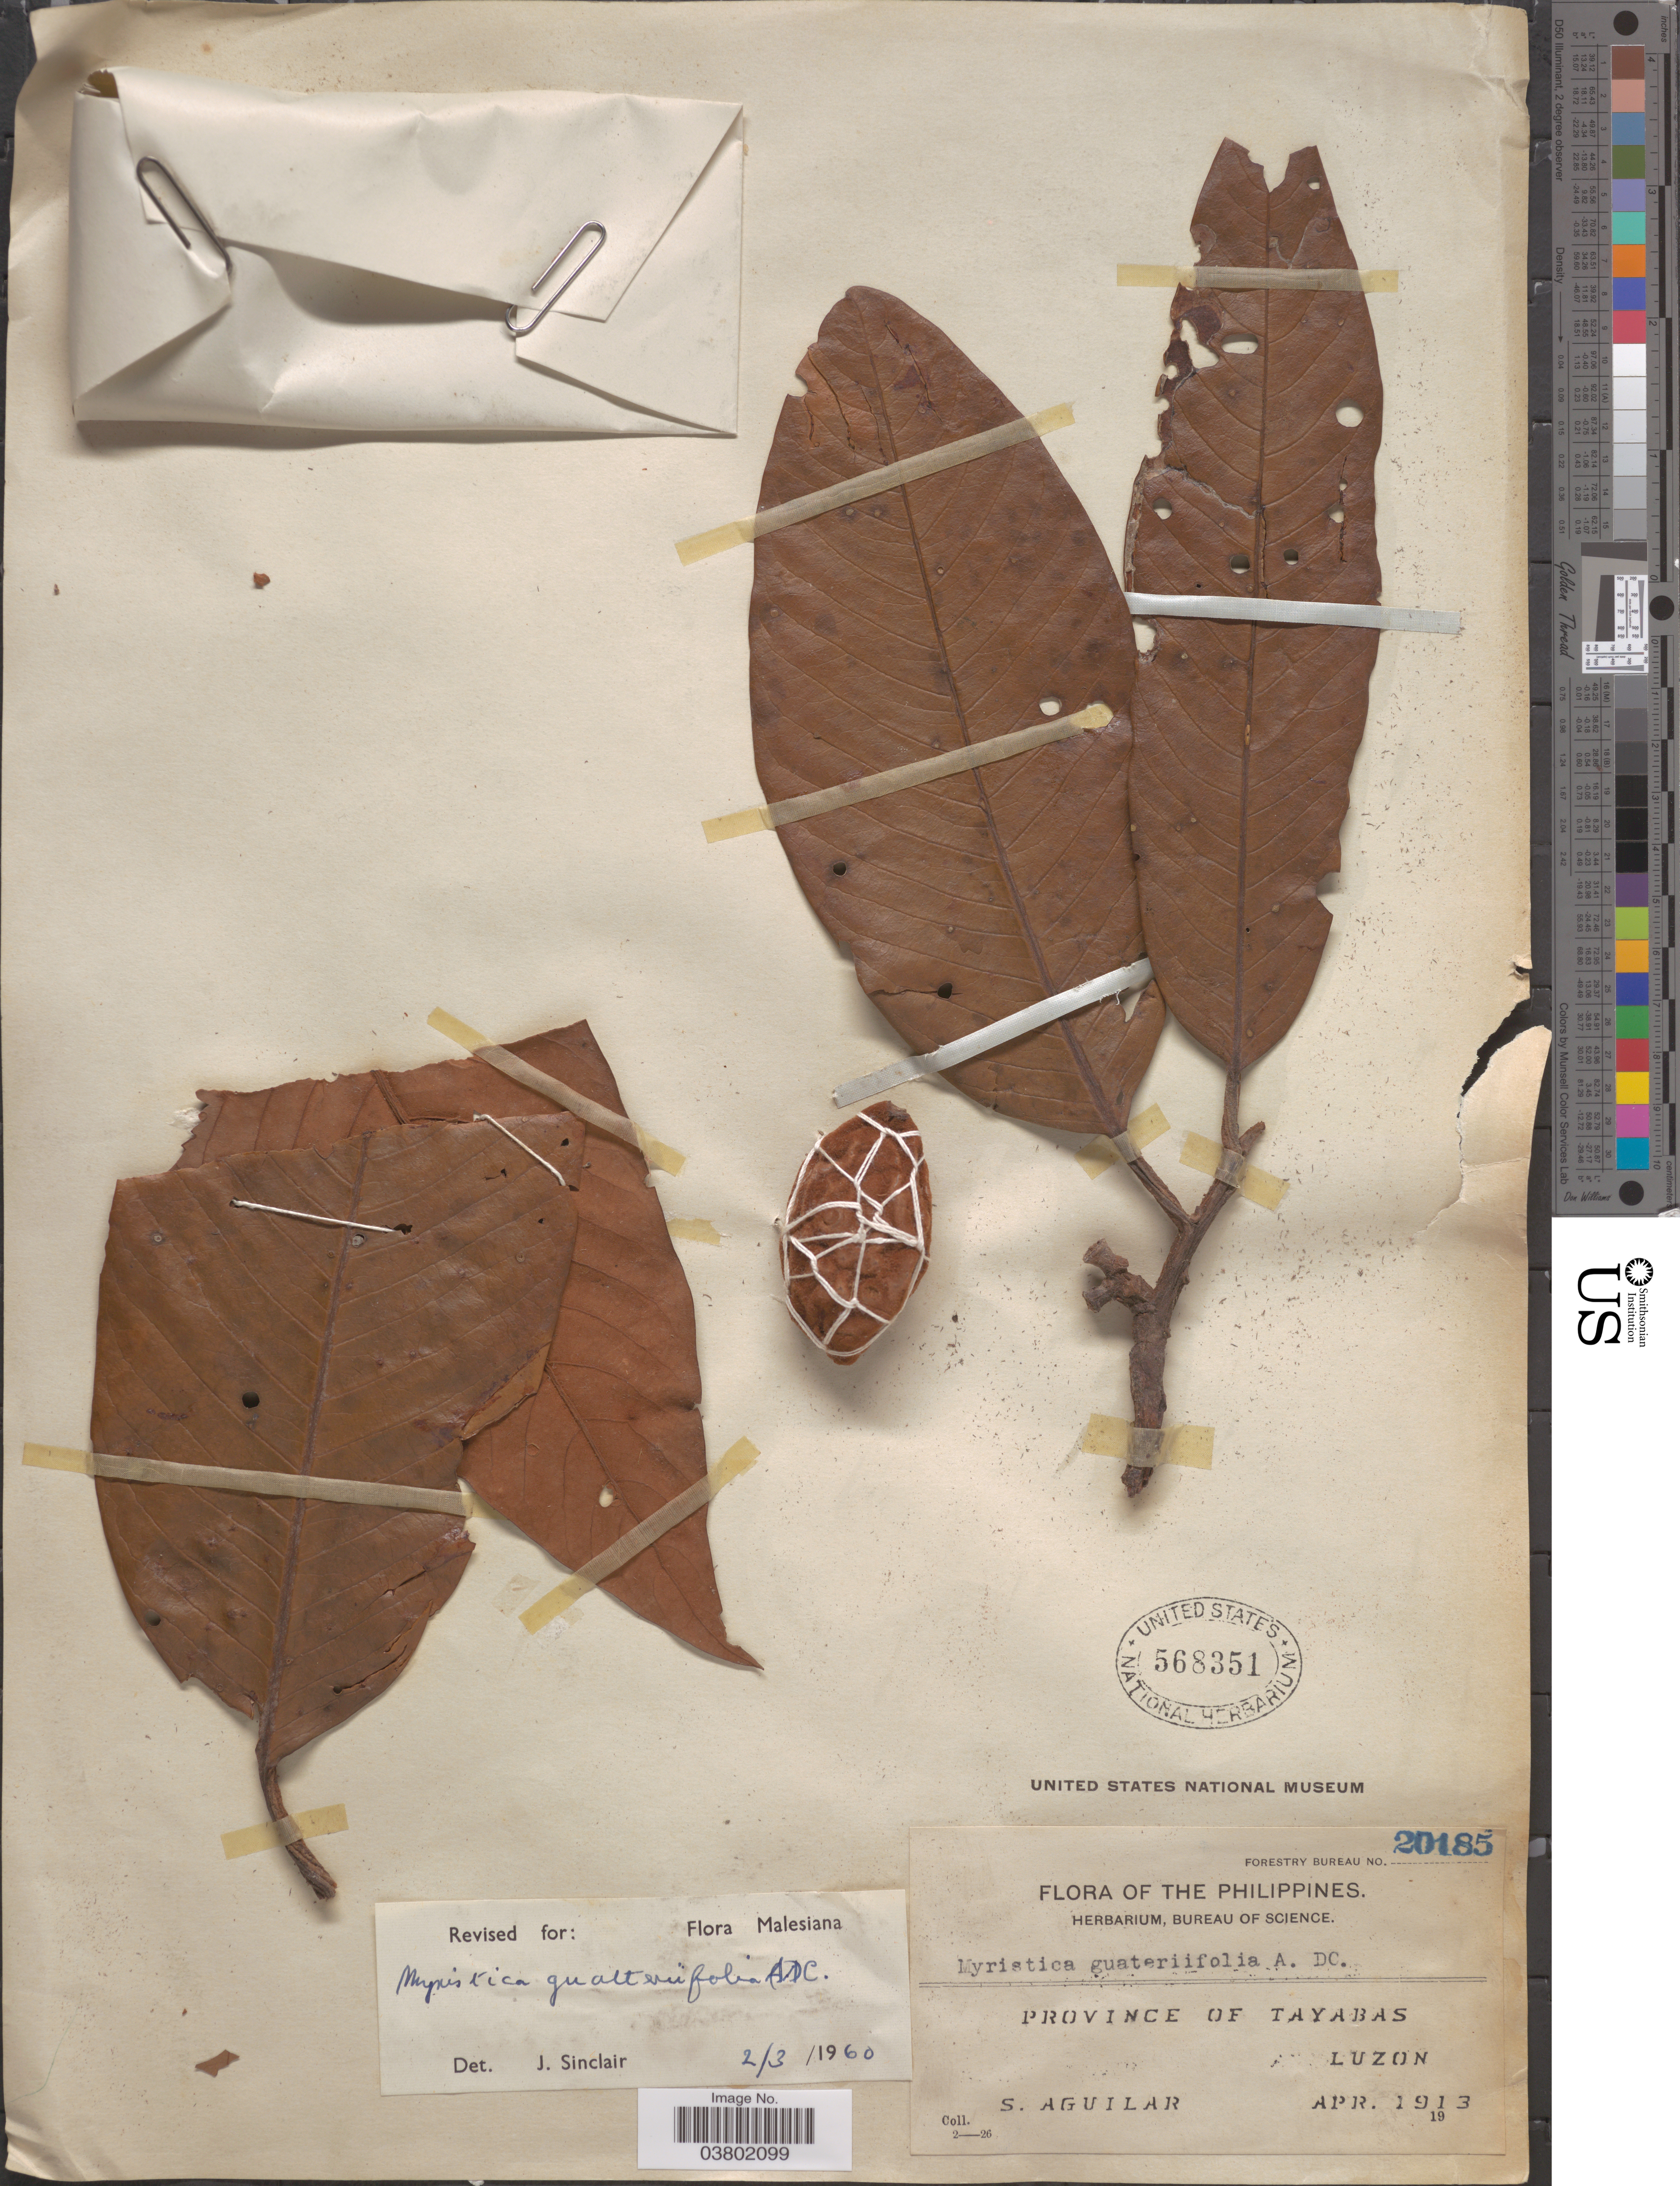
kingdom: Plantae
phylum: Tracheophyta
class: Magnoliopsida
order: Magnoliales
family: Myristicaceae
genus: Myristica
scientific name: Myristica guatteriifolia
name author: A. DC.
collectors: S. Aguilar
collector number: Forestry Bureau 20185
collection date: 1913-04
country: Philippines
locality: Province of Tayabas, Luzon.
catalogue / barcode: US 568351